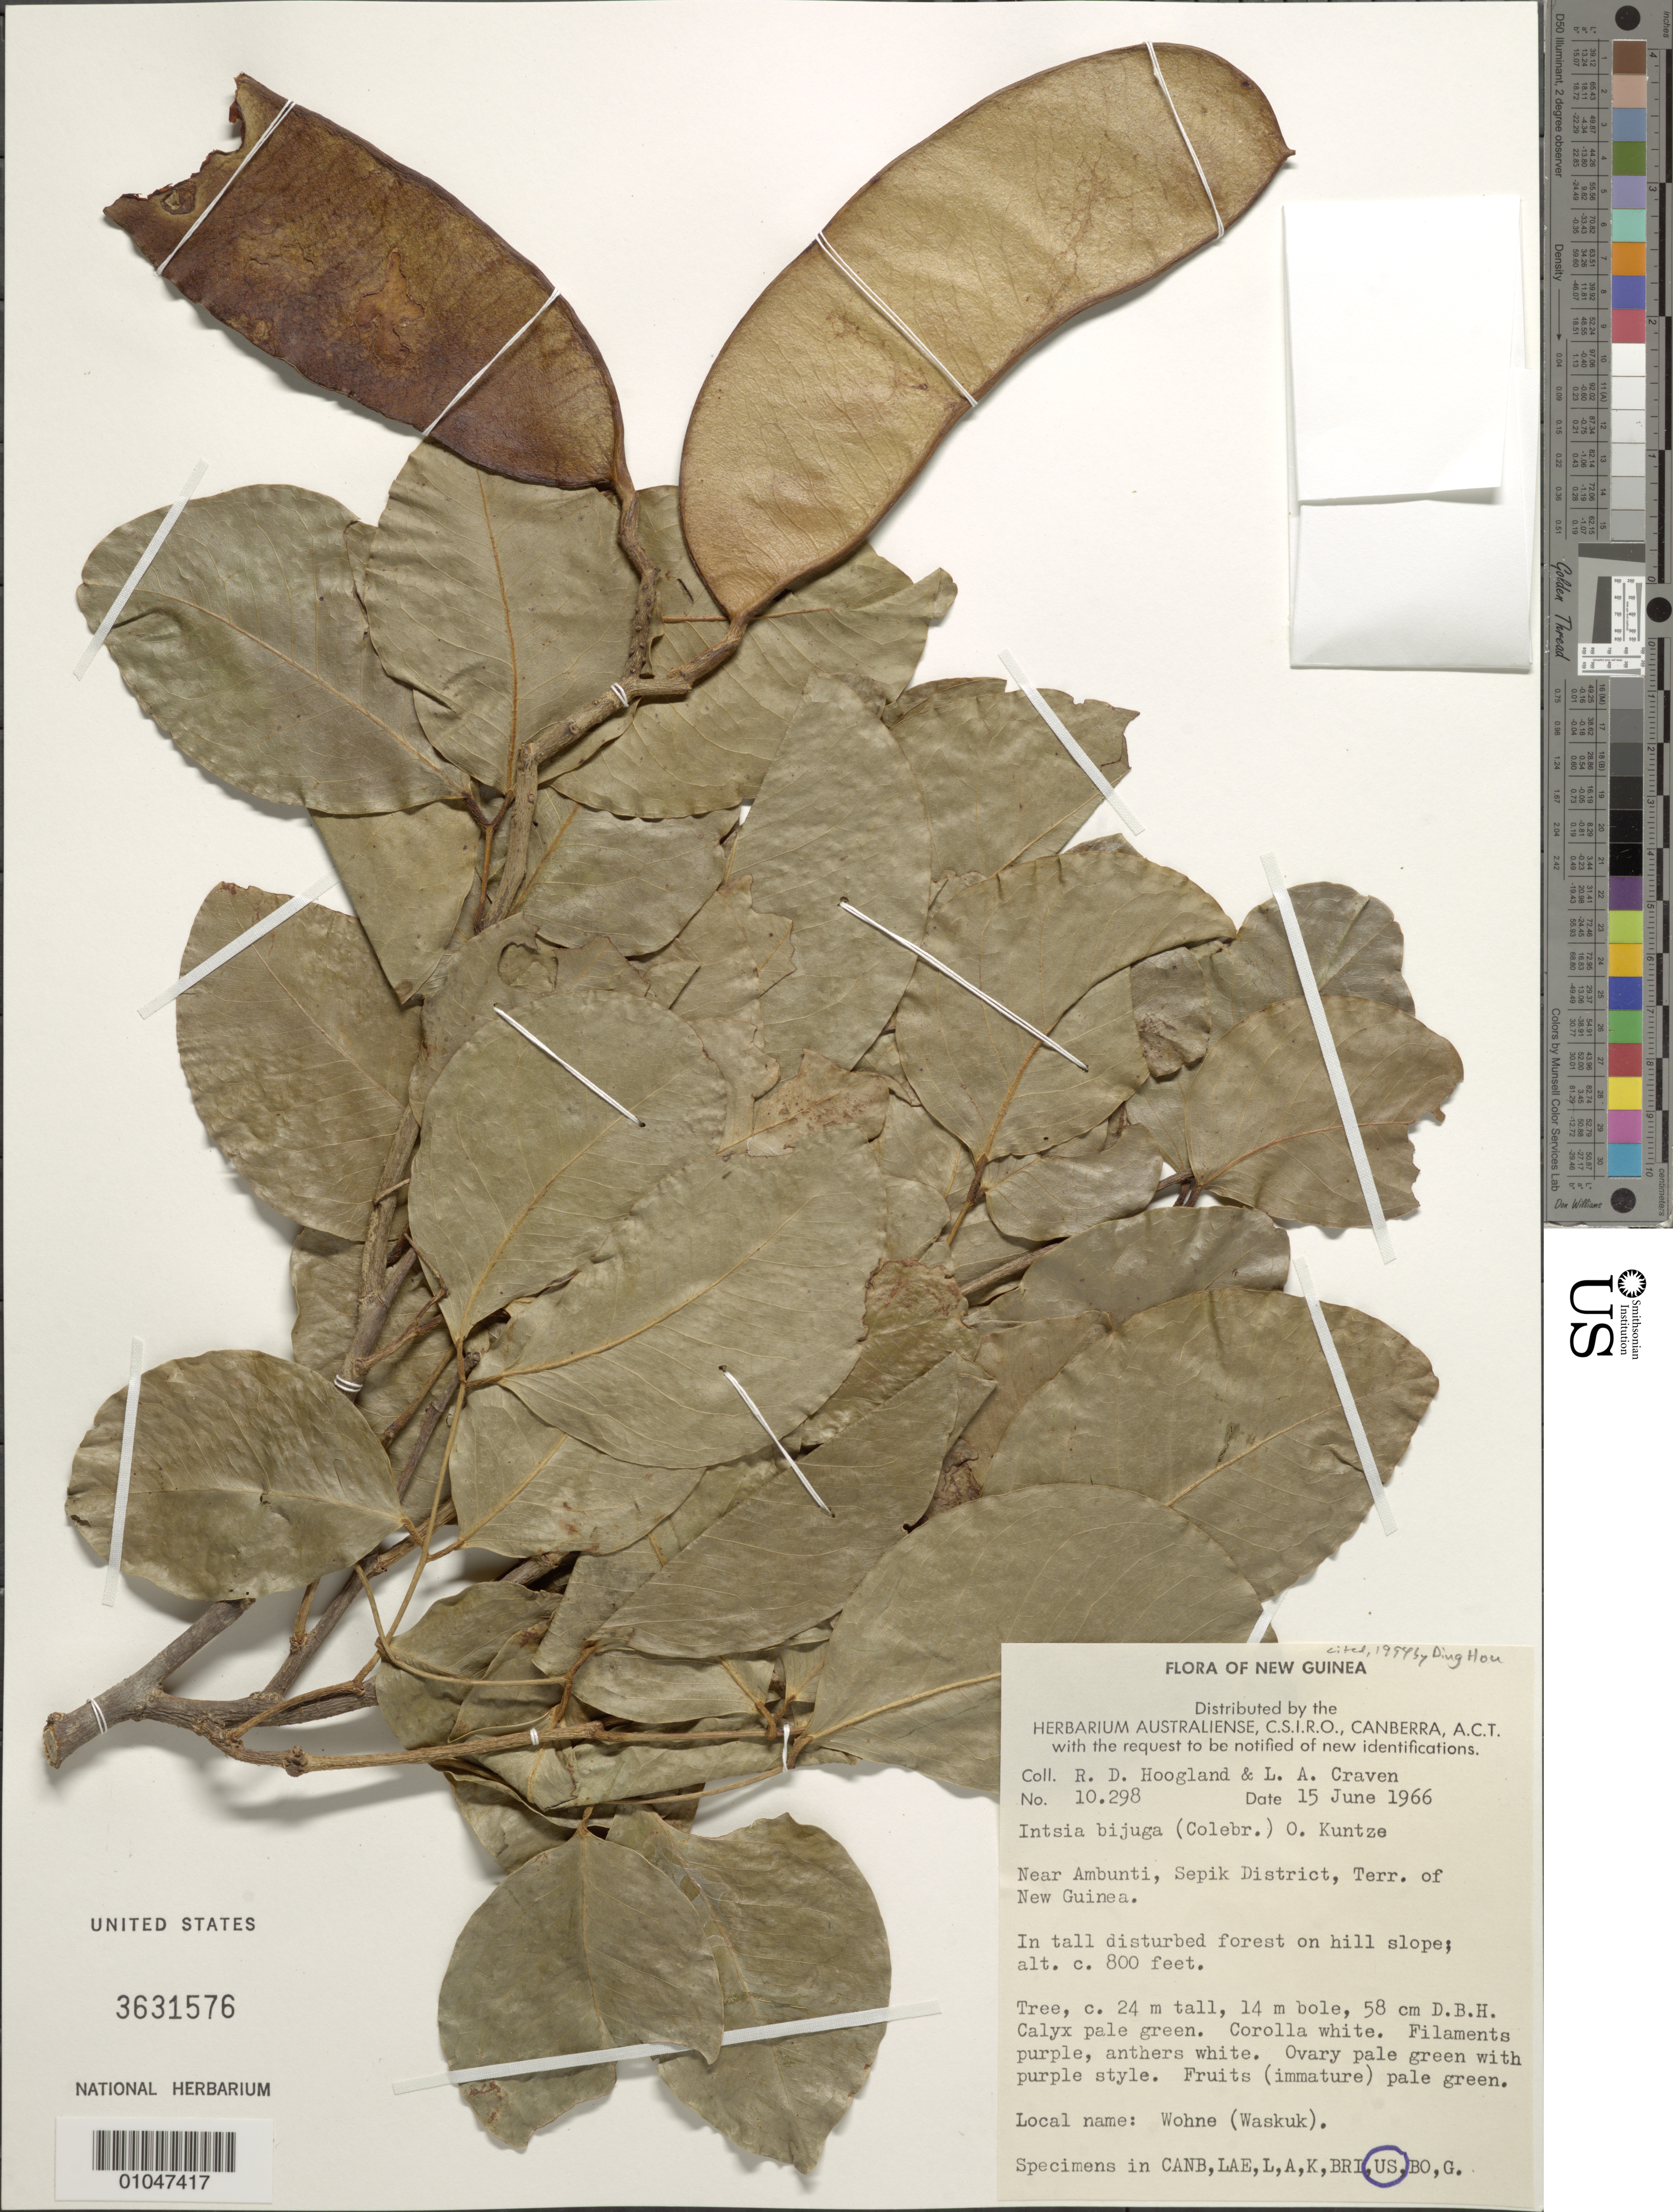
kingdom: Plantae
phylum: Tracheophyta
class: Magnoliopsida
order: Fabales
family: Fabaceae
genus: Intsia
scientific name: Intsia bijuga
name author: (Colebr.) Kuntze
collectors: R. D. Hoogland & L. A. Craven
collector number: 10.298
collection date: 1966-06-15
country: Papua New Guinea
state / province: East Sepik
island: New Guinea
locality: Near Ambunti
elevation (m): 244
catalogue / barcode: US 3631576